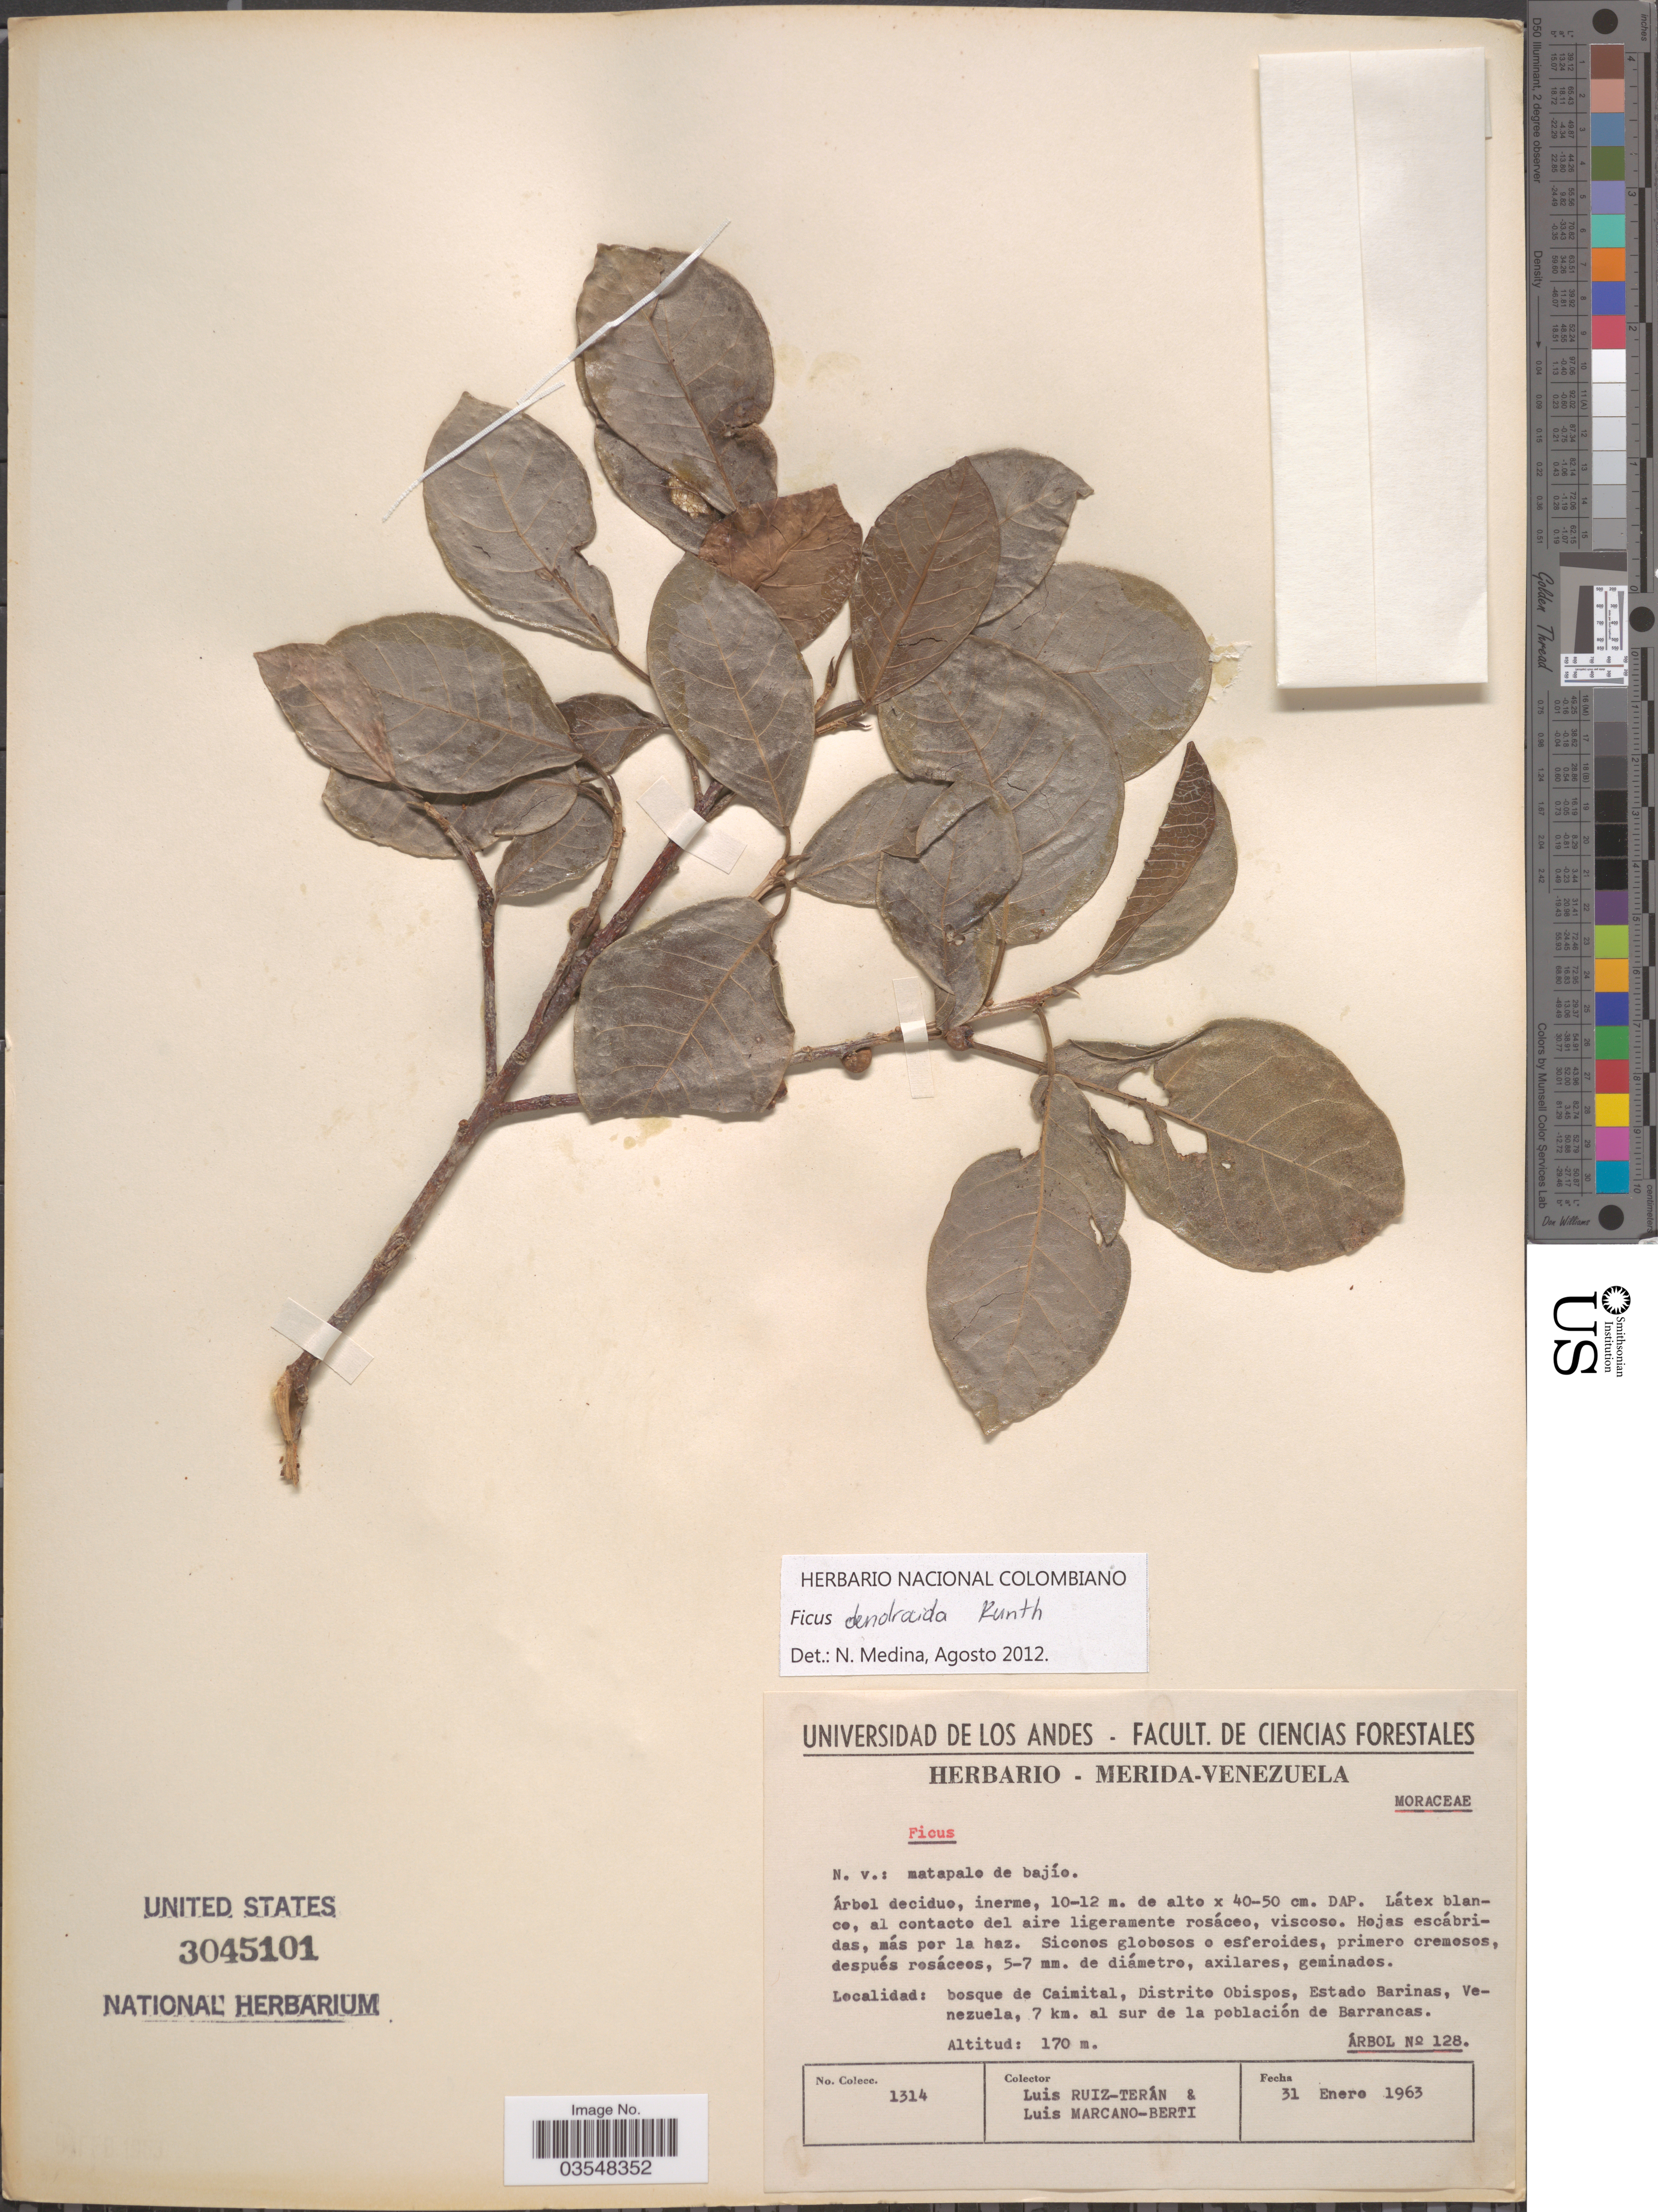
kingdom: Plantae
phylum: Tracheophyta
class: Magnoliopsida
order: Rosales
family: Moraceae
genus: Ficus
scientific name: Ficus dendrocida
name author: Kunth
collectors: L. E. Ruíz-Terán & L. Marcano-Berti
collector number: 1314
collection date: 1963-01-31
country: Venezuela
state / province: Barinas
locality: Bosque de Caimital, Distrito Obispos, Estado Baranas, 7 km. al sur de la población de Barrancas.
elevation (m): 170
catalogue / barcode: US 3045101